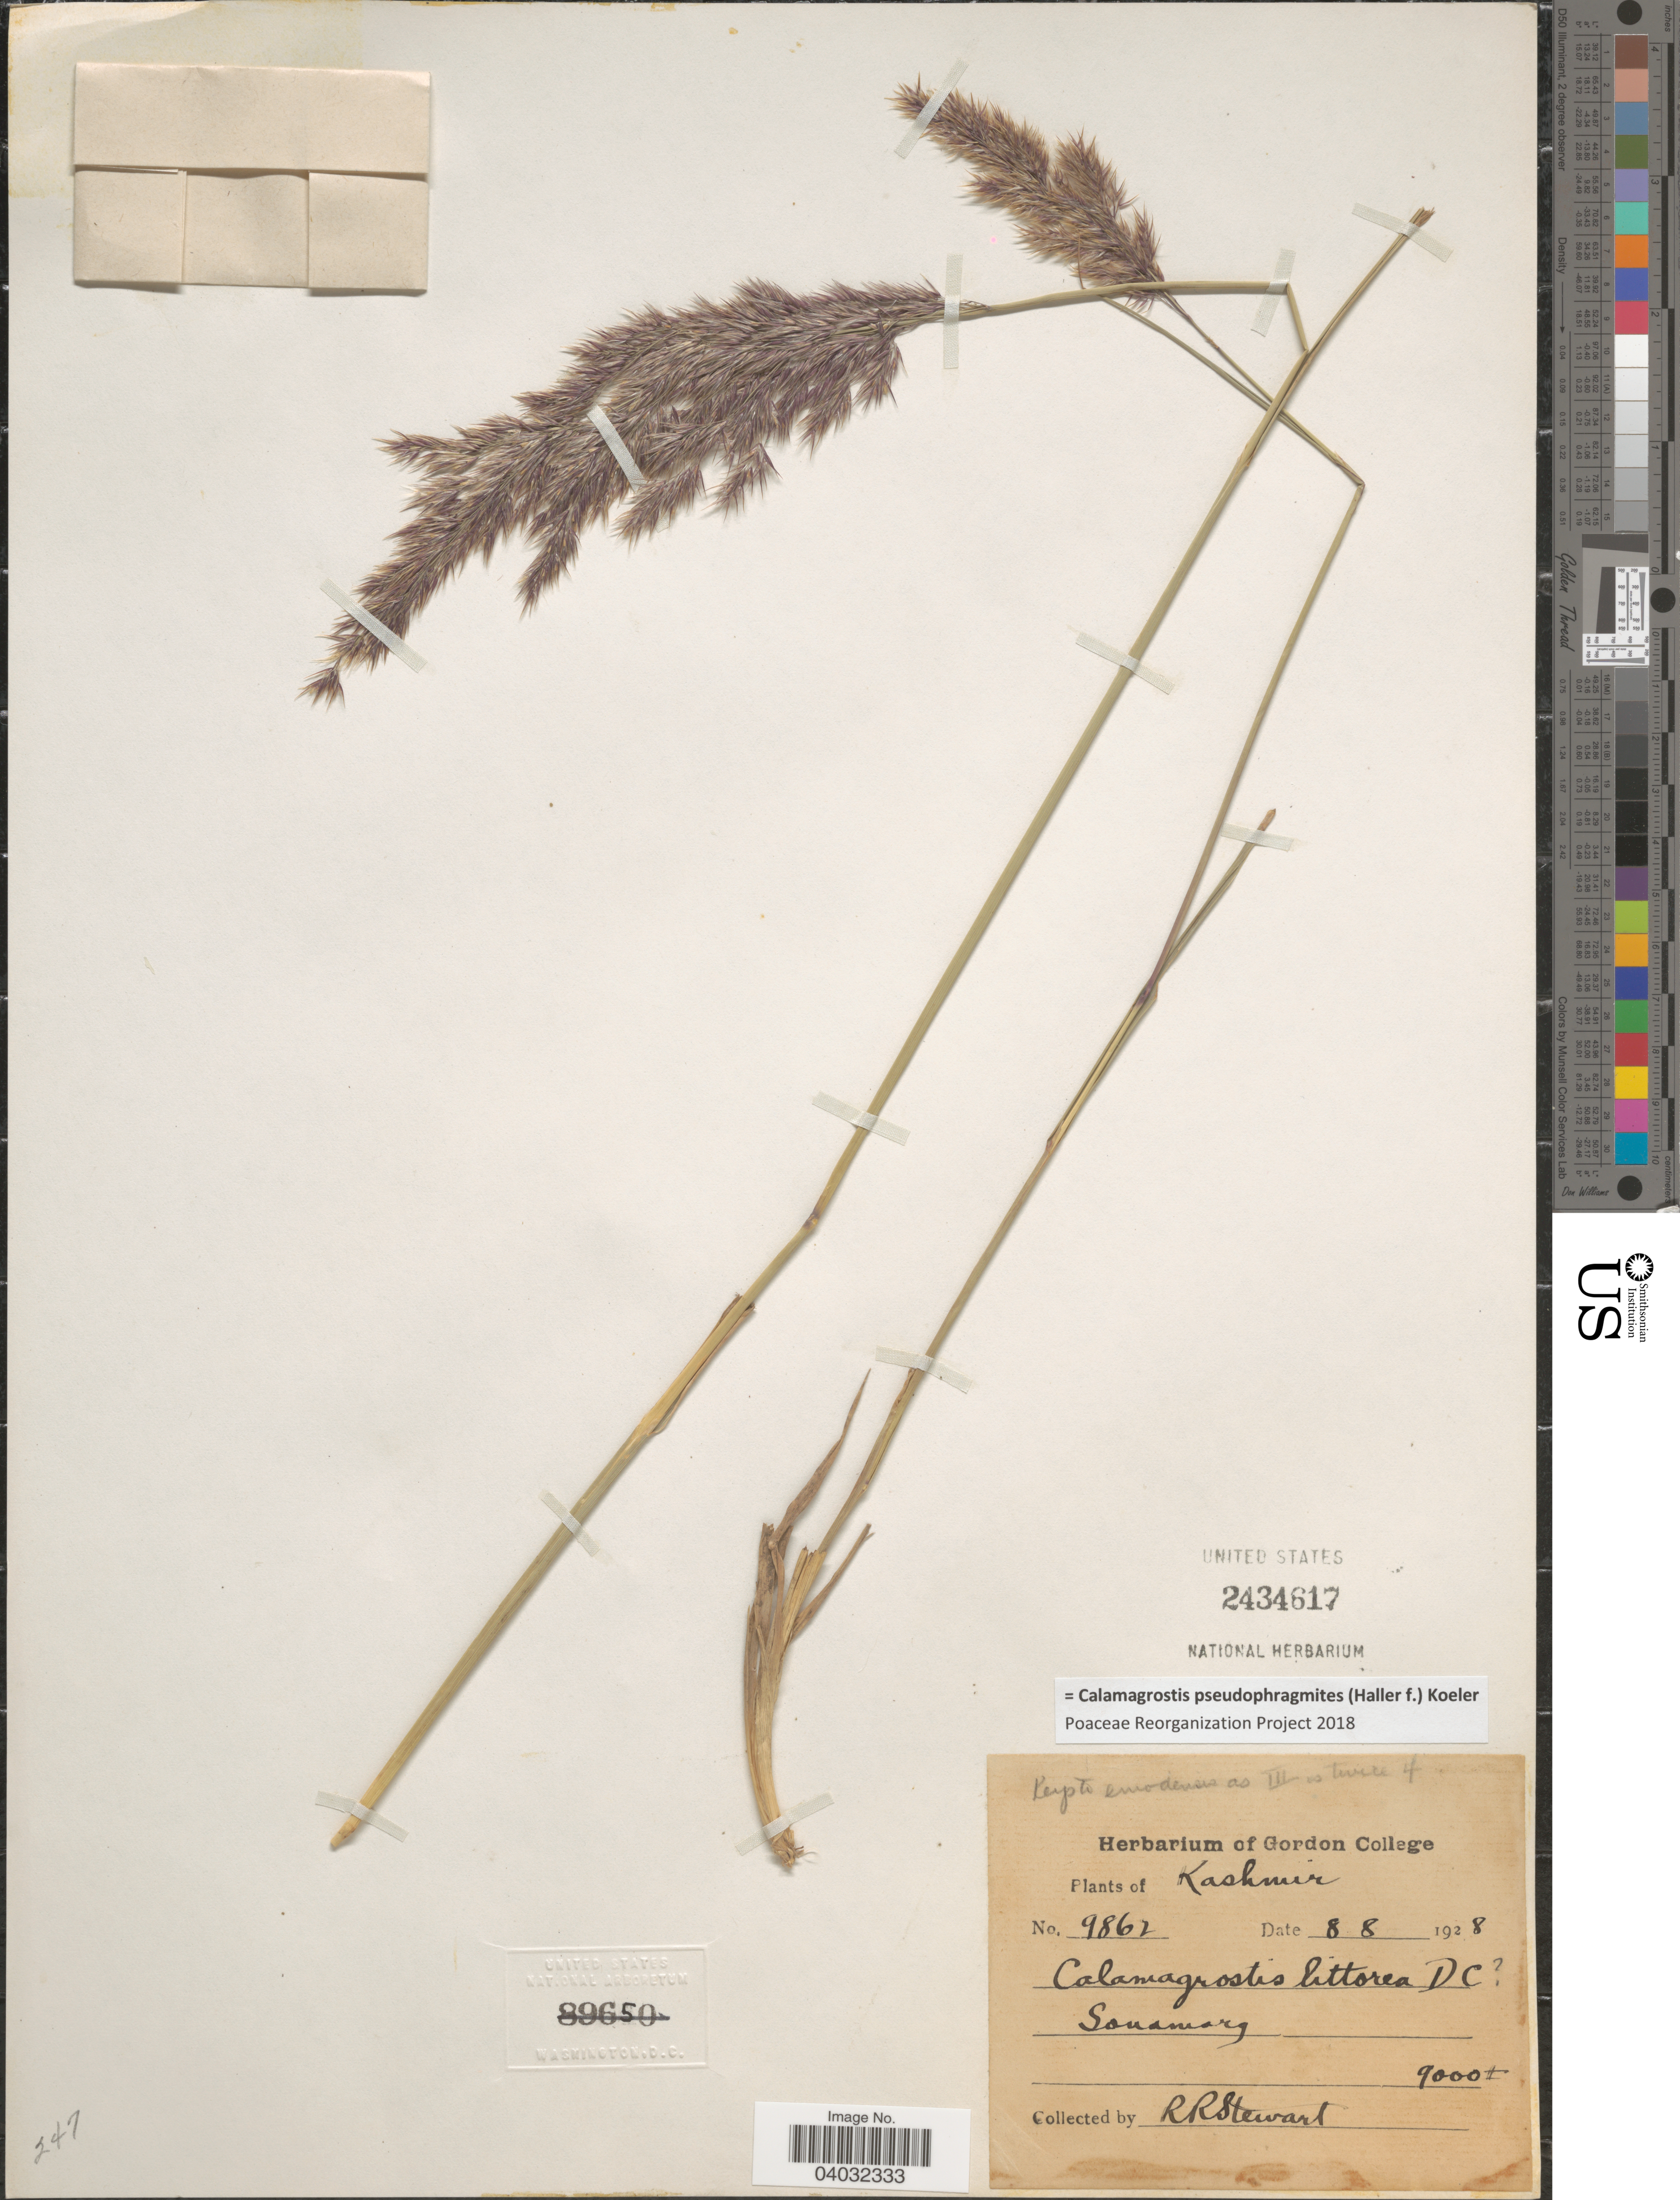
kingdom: Plantae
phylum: Tracheophyta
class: Liliopsida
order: Poales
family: Poaceae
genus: Calamagrostis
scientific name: Calamagrostis pseudophragmites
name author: (Haller f.) Koeler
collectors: R. Stewart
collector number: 9862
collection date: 1928-08-08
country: India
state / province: Jammu and Kashmir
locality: Kashmir. Sonamarg.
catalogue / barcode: US 2434617